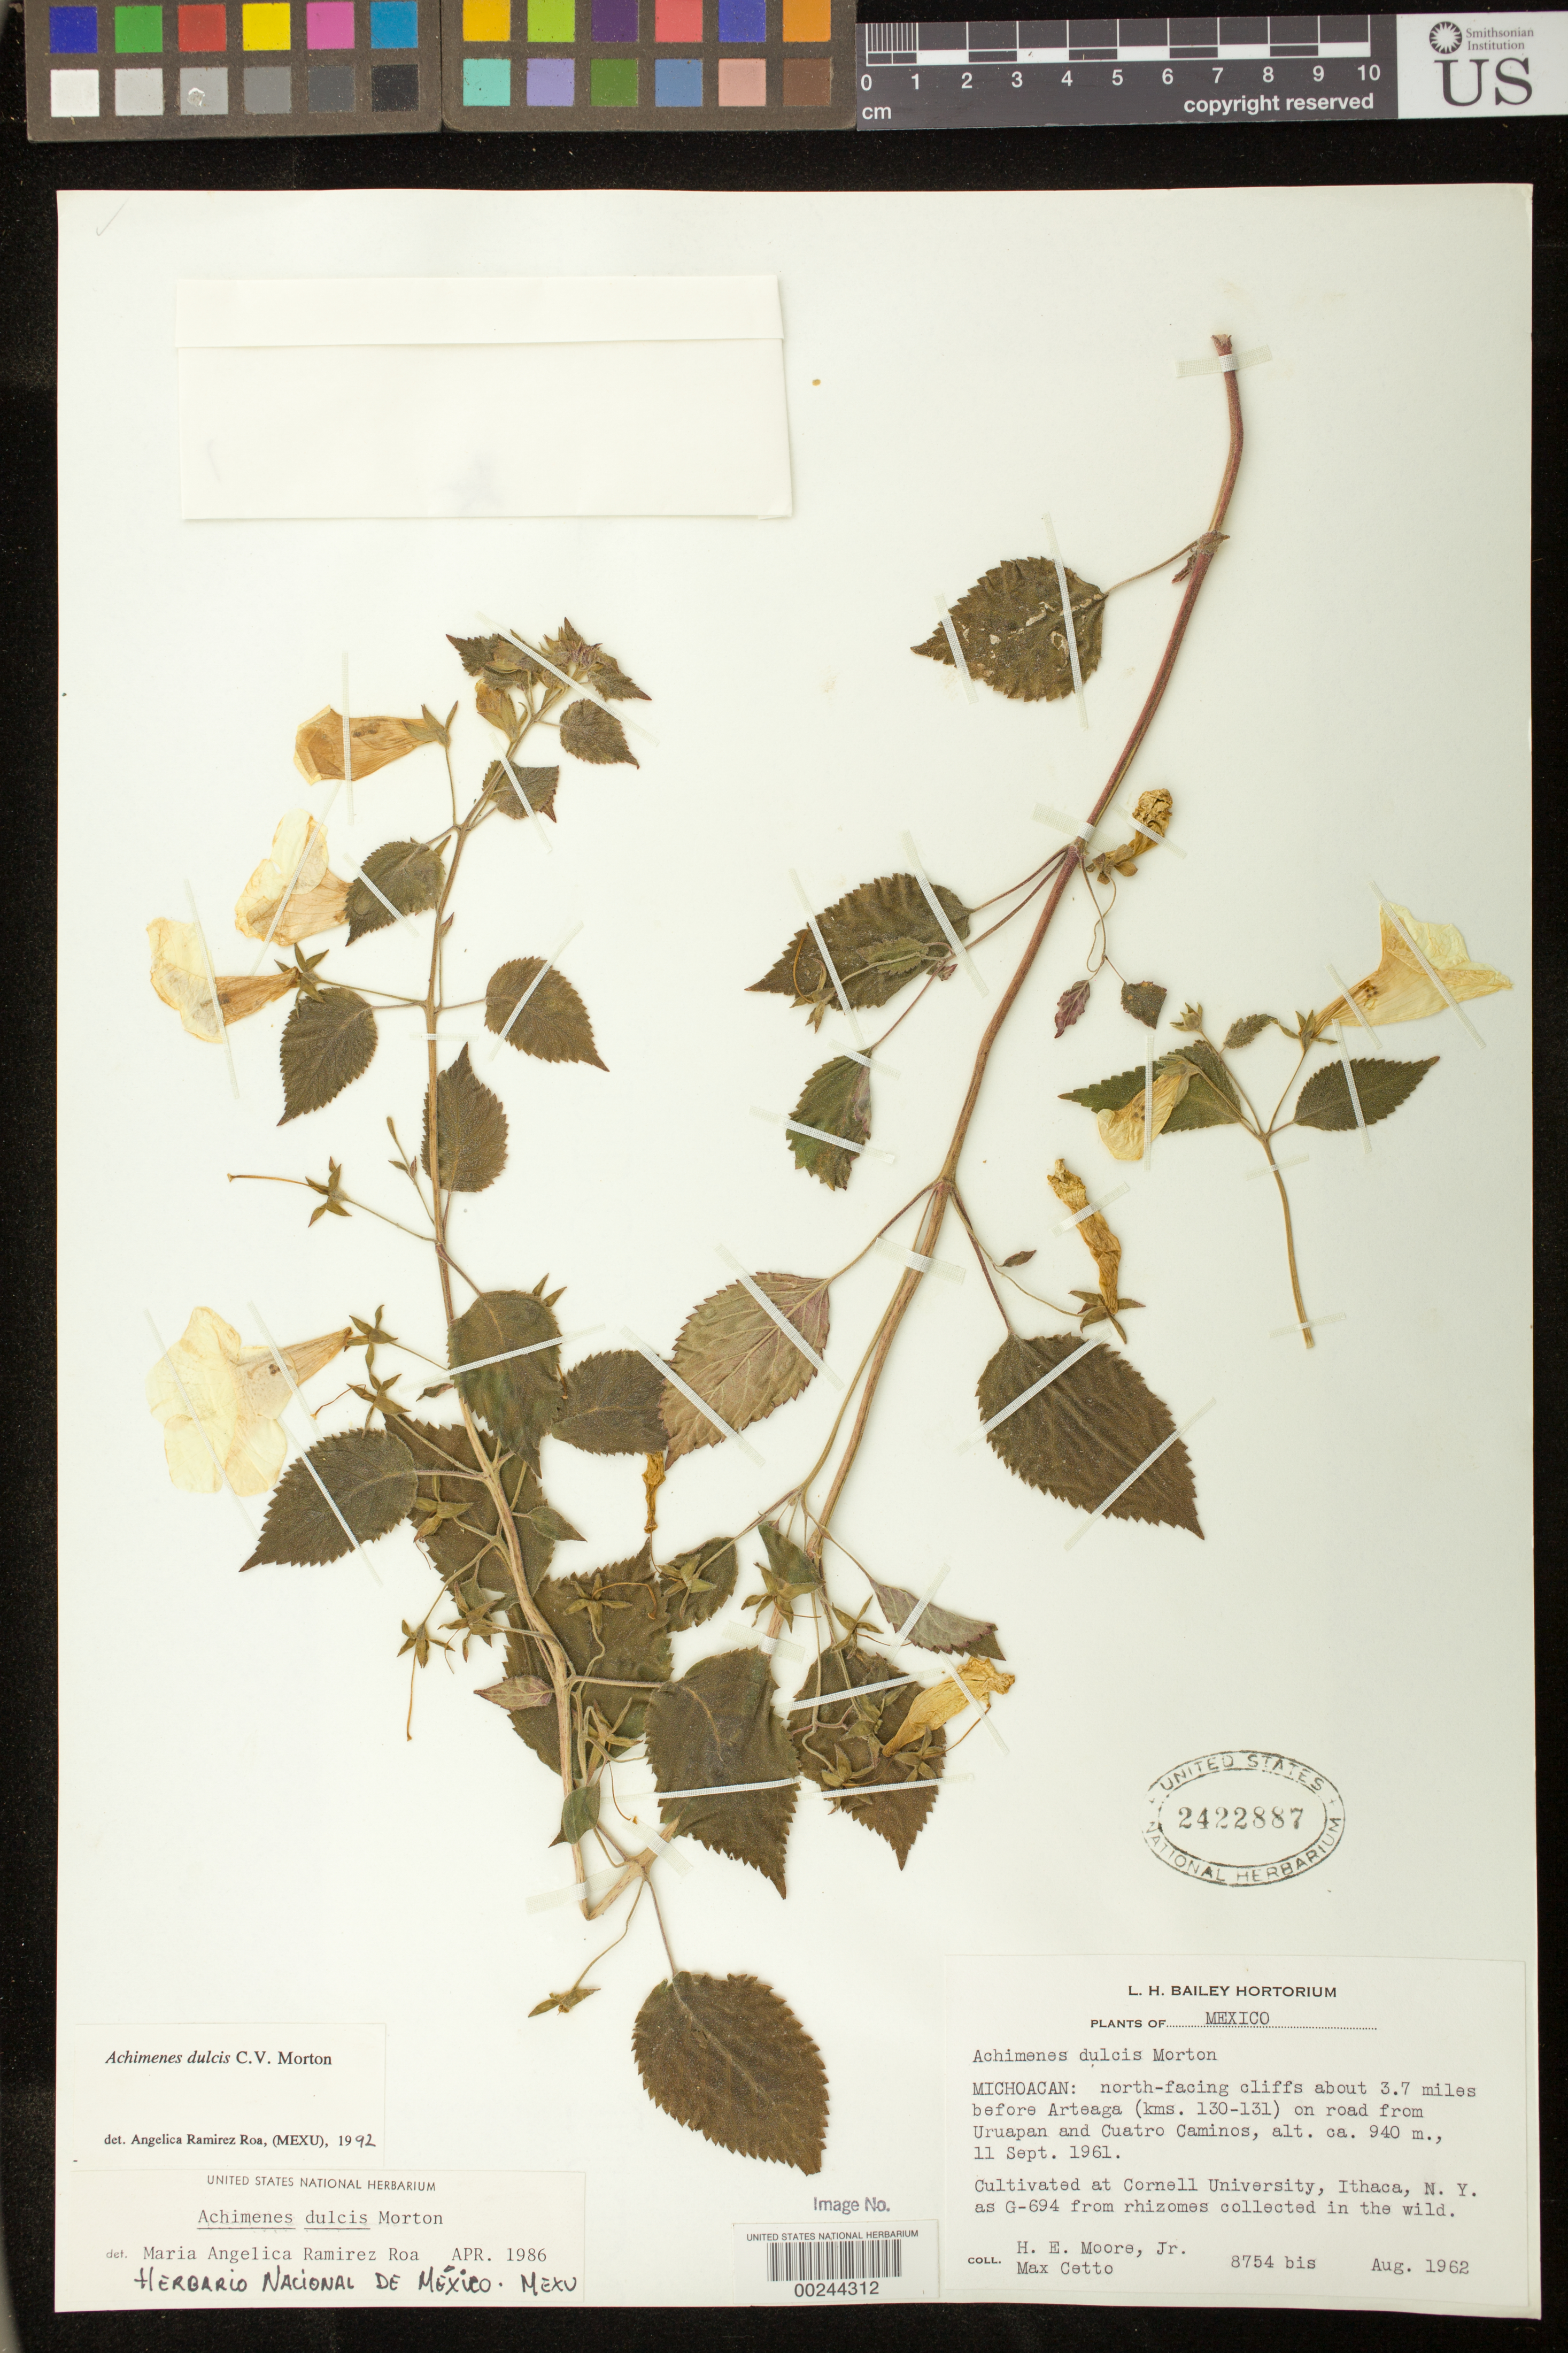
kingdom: Plantae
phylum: Tracheophyta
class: Magnoliopsida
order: Lamiales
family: Gesneriaceae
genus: Achimenes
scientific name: Achimenes dulcis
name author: C.V. Morton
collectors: H. E. Moore & M. Cetto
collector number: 8754 bis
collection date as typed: Aug 1962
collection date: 1962-08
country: Mexico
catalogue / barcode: US 2422887